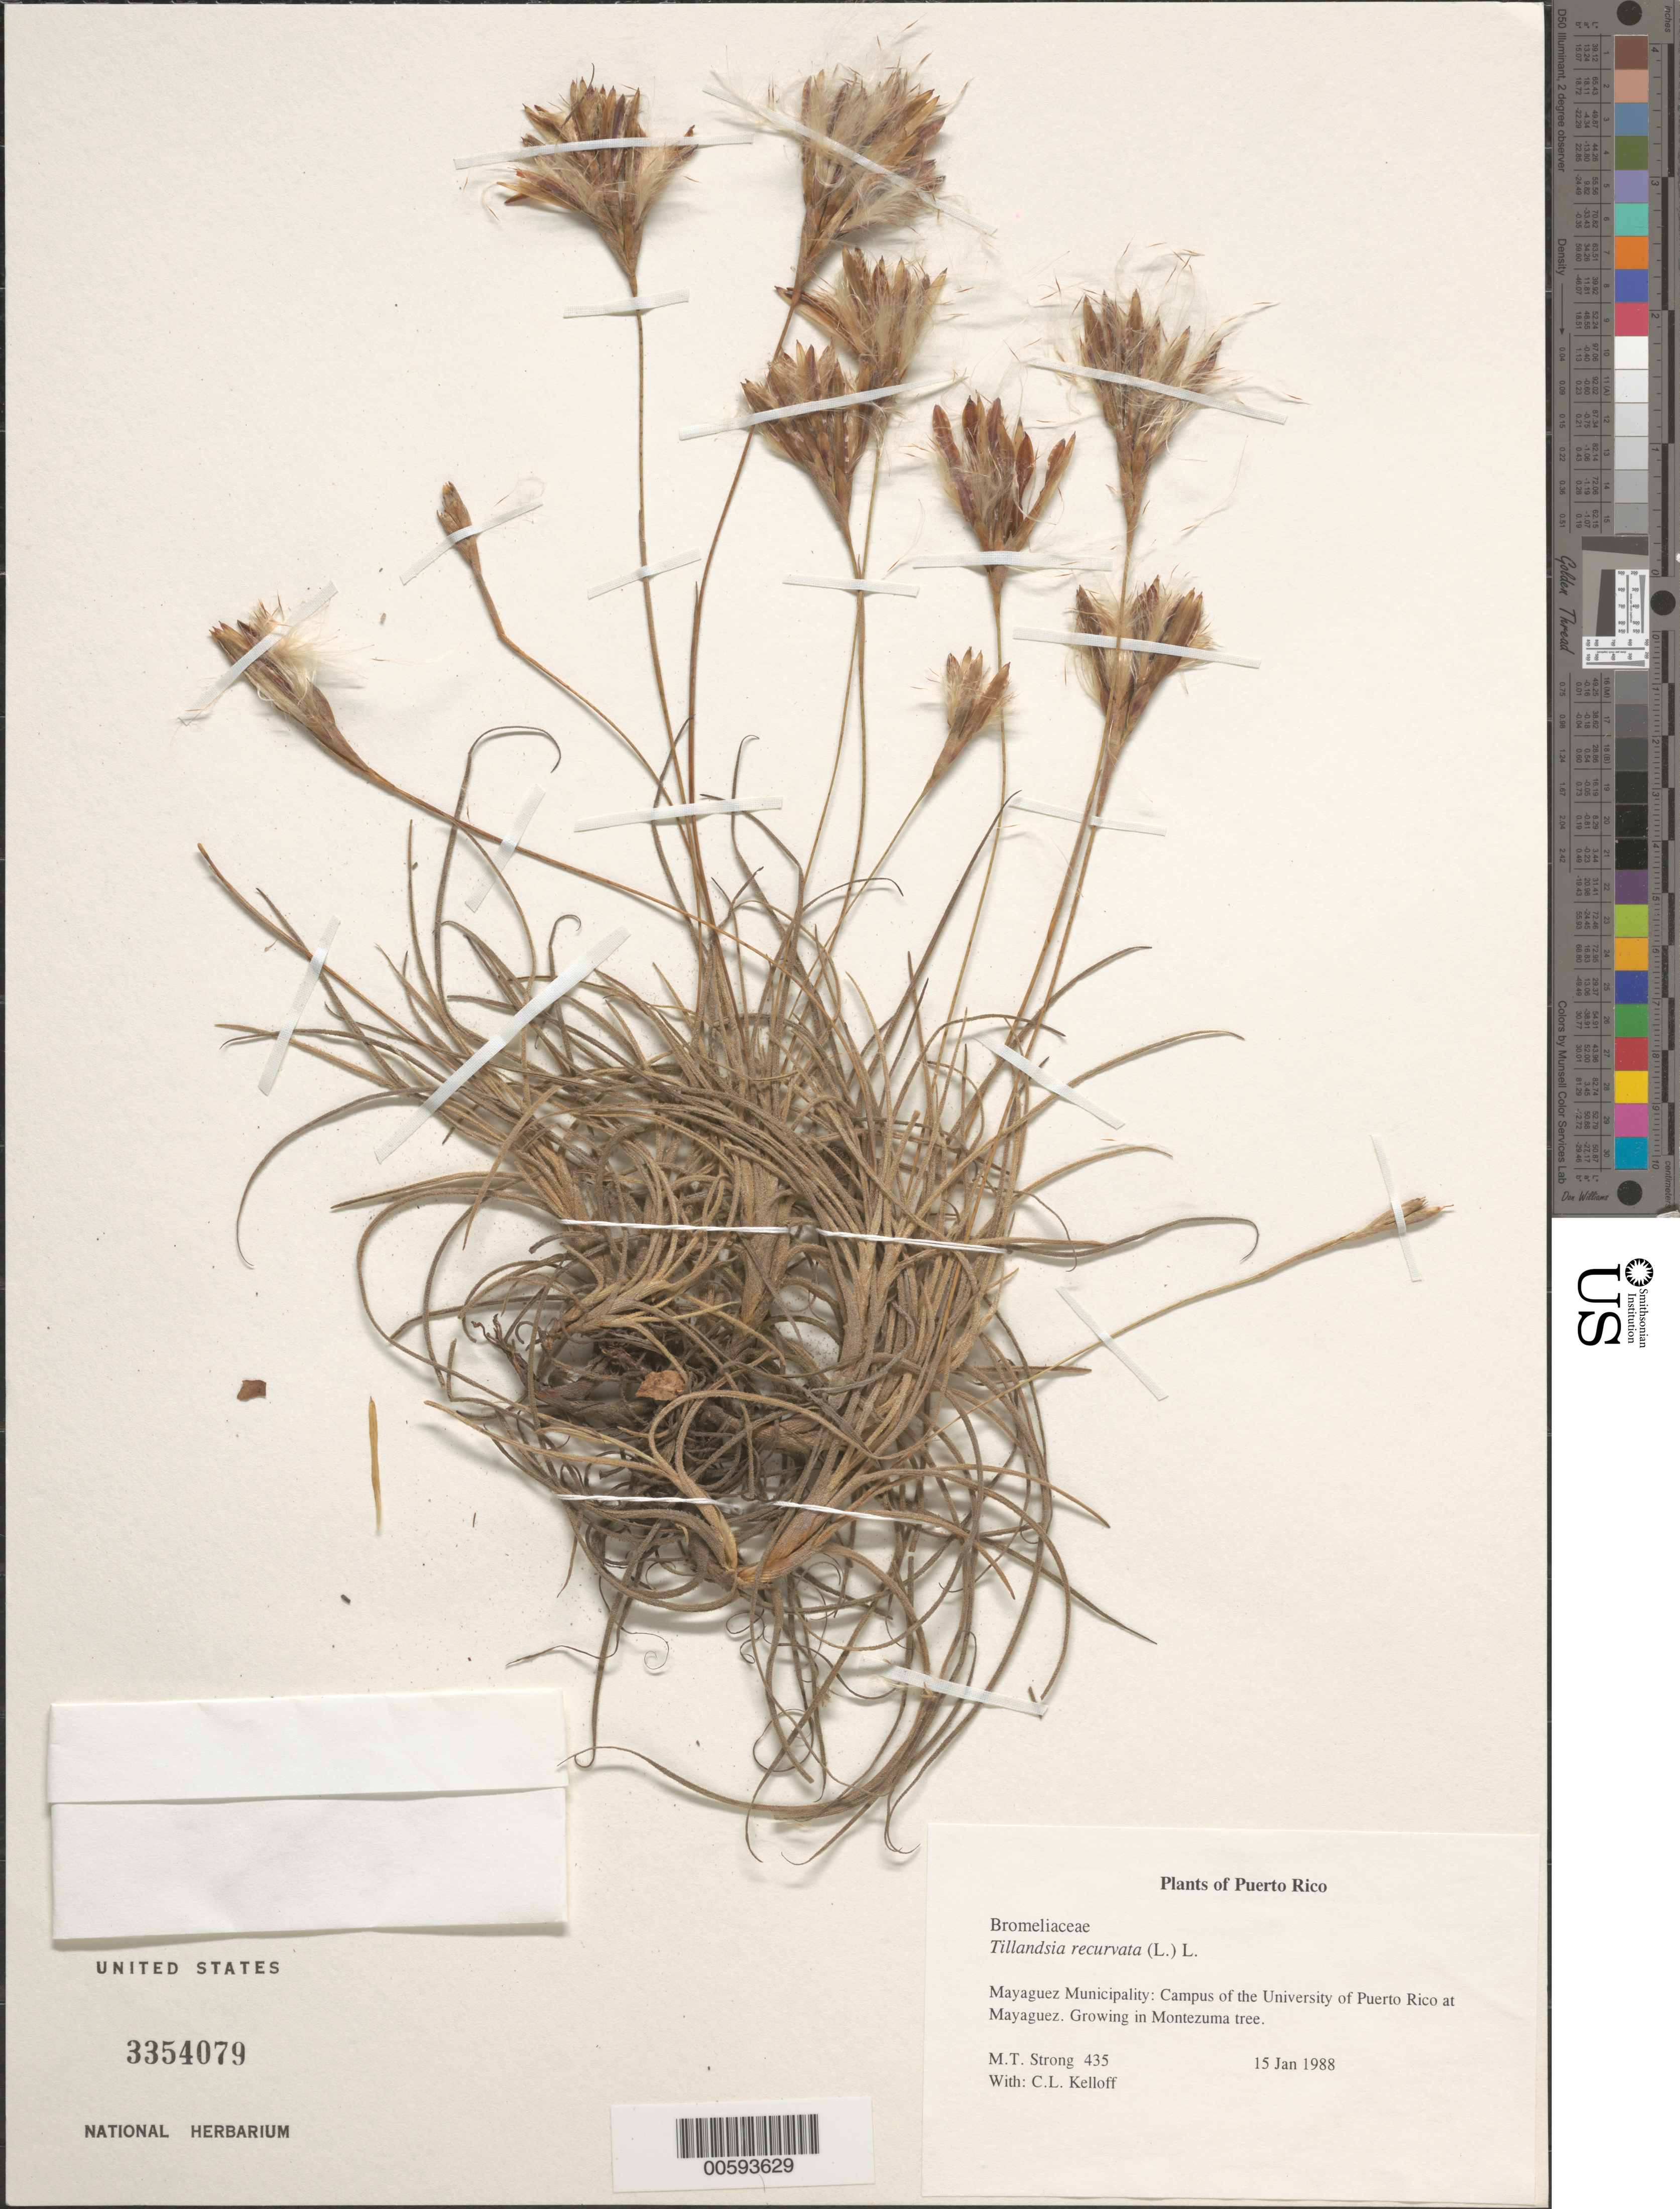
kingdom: Plantae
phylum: Tracheophyta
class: Liliopsida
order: Poales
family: Bromeliaceae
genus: Tillandsia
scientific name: Tillandsia recurvata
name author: L.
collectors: M. T. Strong & C. L. Kelloff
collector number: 435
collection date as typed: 15 Jan 1988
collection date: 1988-01-15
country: Puerto Rico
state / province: Mayagüez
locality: Mayaguez Municipality: Campus of the University of Puerto Rico at Mayaguez.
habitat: Growing in Montezuma tree.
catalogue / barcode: US 3354079